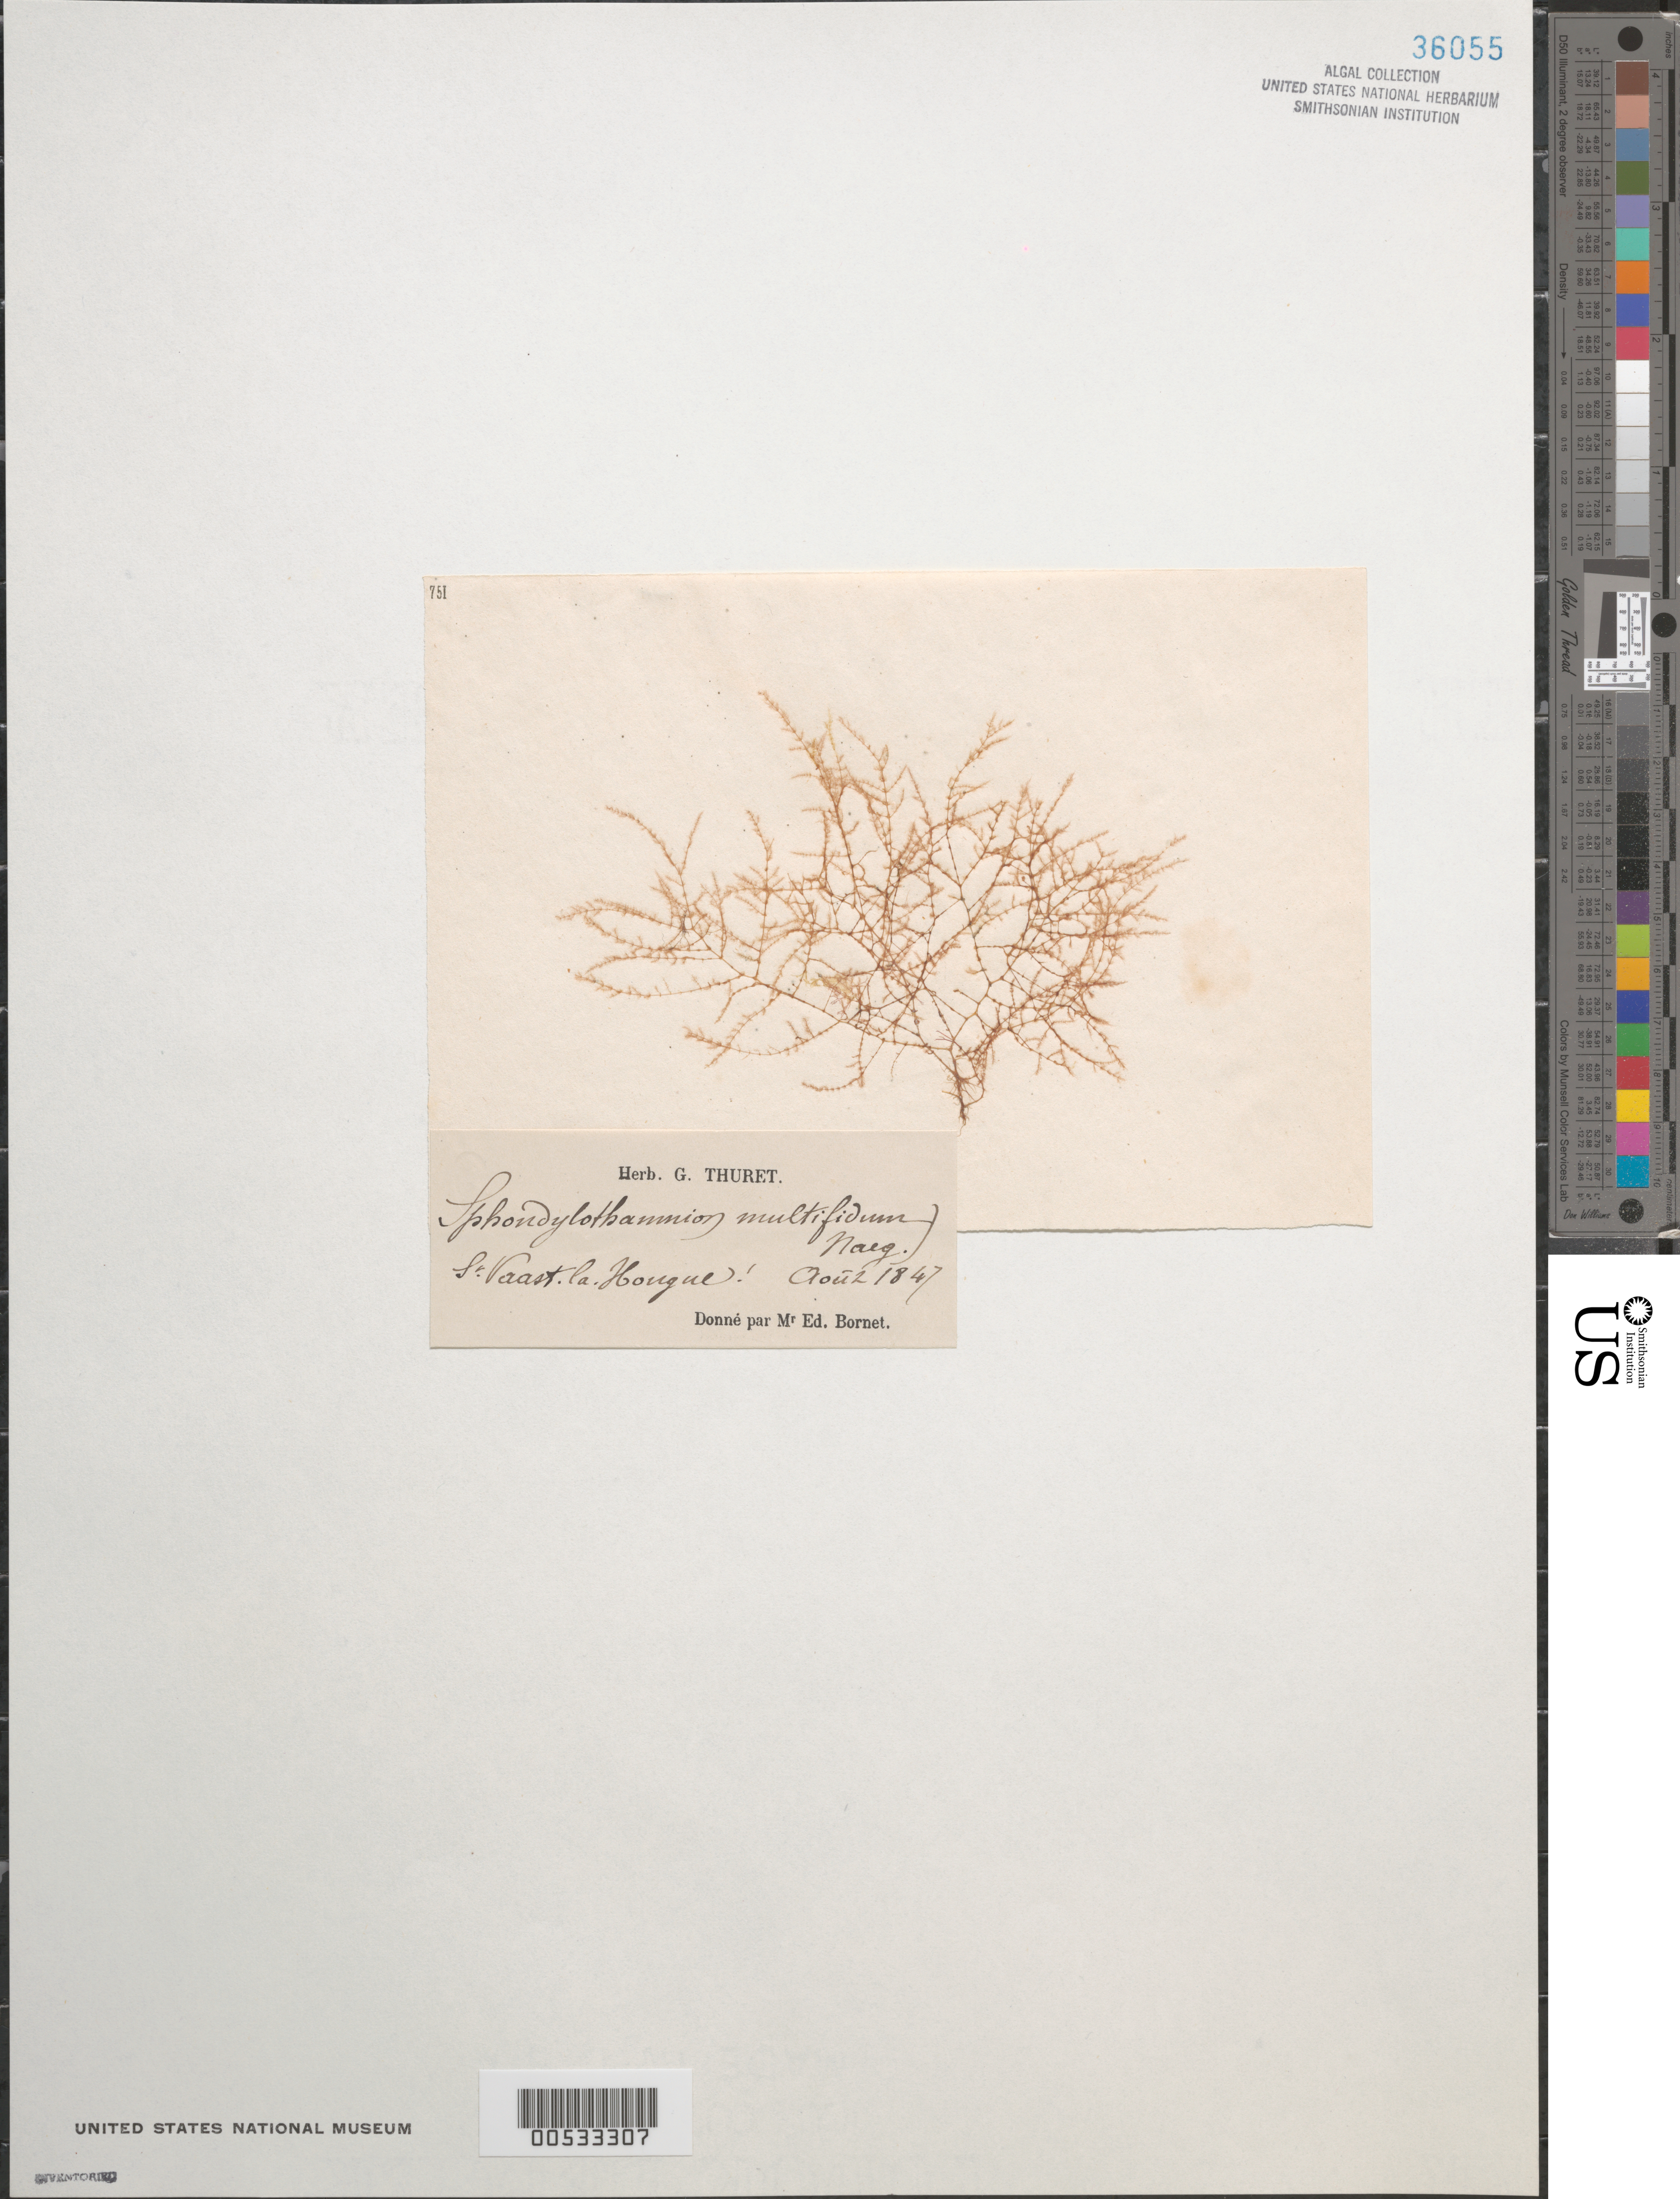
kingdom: Plantae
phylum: Rhodophyta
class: Florideophyceae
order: Ceramiales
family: Wrangeliaceae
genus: Sphondylothamnion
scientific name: Sphondylothamnion multifidum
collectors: Thuret, G. (herbarium)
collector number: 751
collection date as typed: Aug 1847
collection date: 1847-08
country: France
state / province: Normandie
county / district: Manche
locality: St. vaast-la-hougue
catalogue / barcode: US 36055